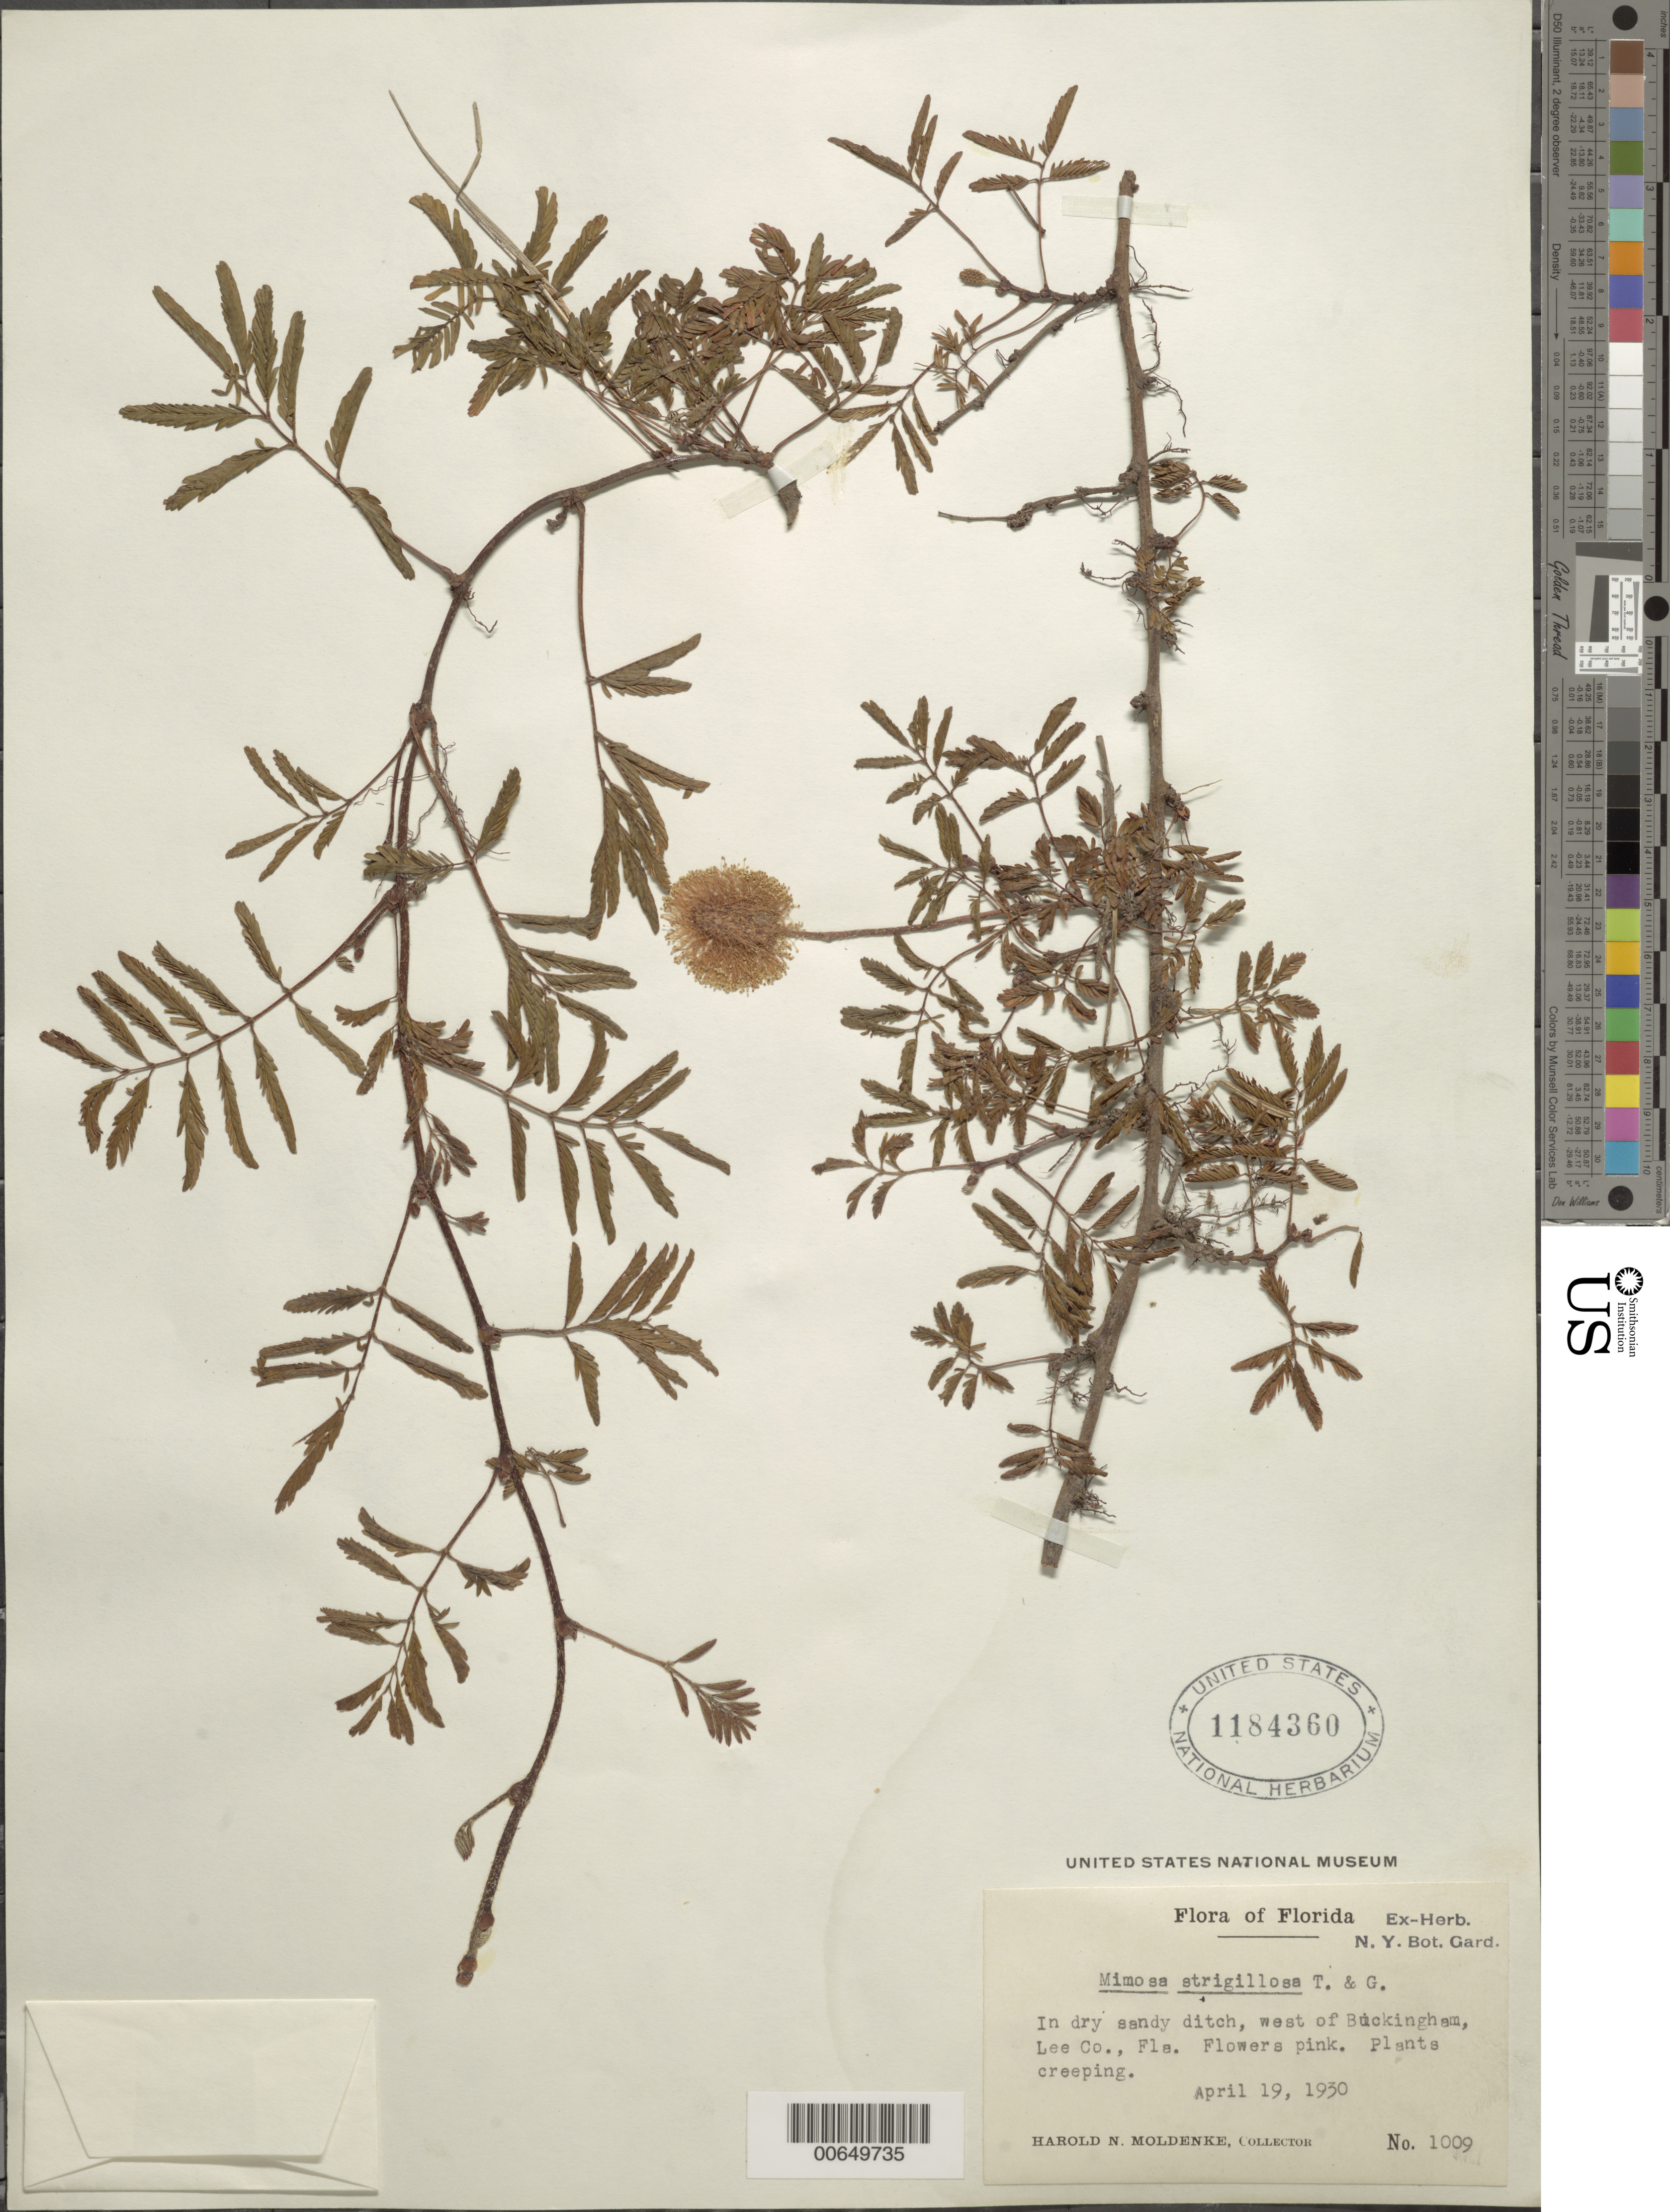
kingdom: Plantae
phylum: Tracheophyta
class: Magnoliopsida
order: Fabales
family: Fabaceae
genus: Mimosa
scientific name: Mimosa strigillosa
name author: Torr. & A. Gray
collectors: H. N. Moldenke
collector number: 1009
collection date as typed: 17 Apr 1930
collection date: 1930-04-17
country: United States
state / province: Florida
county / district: Lee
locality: W of Buckingham.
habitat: In dry sandy ditch.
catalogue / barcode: US 1184360